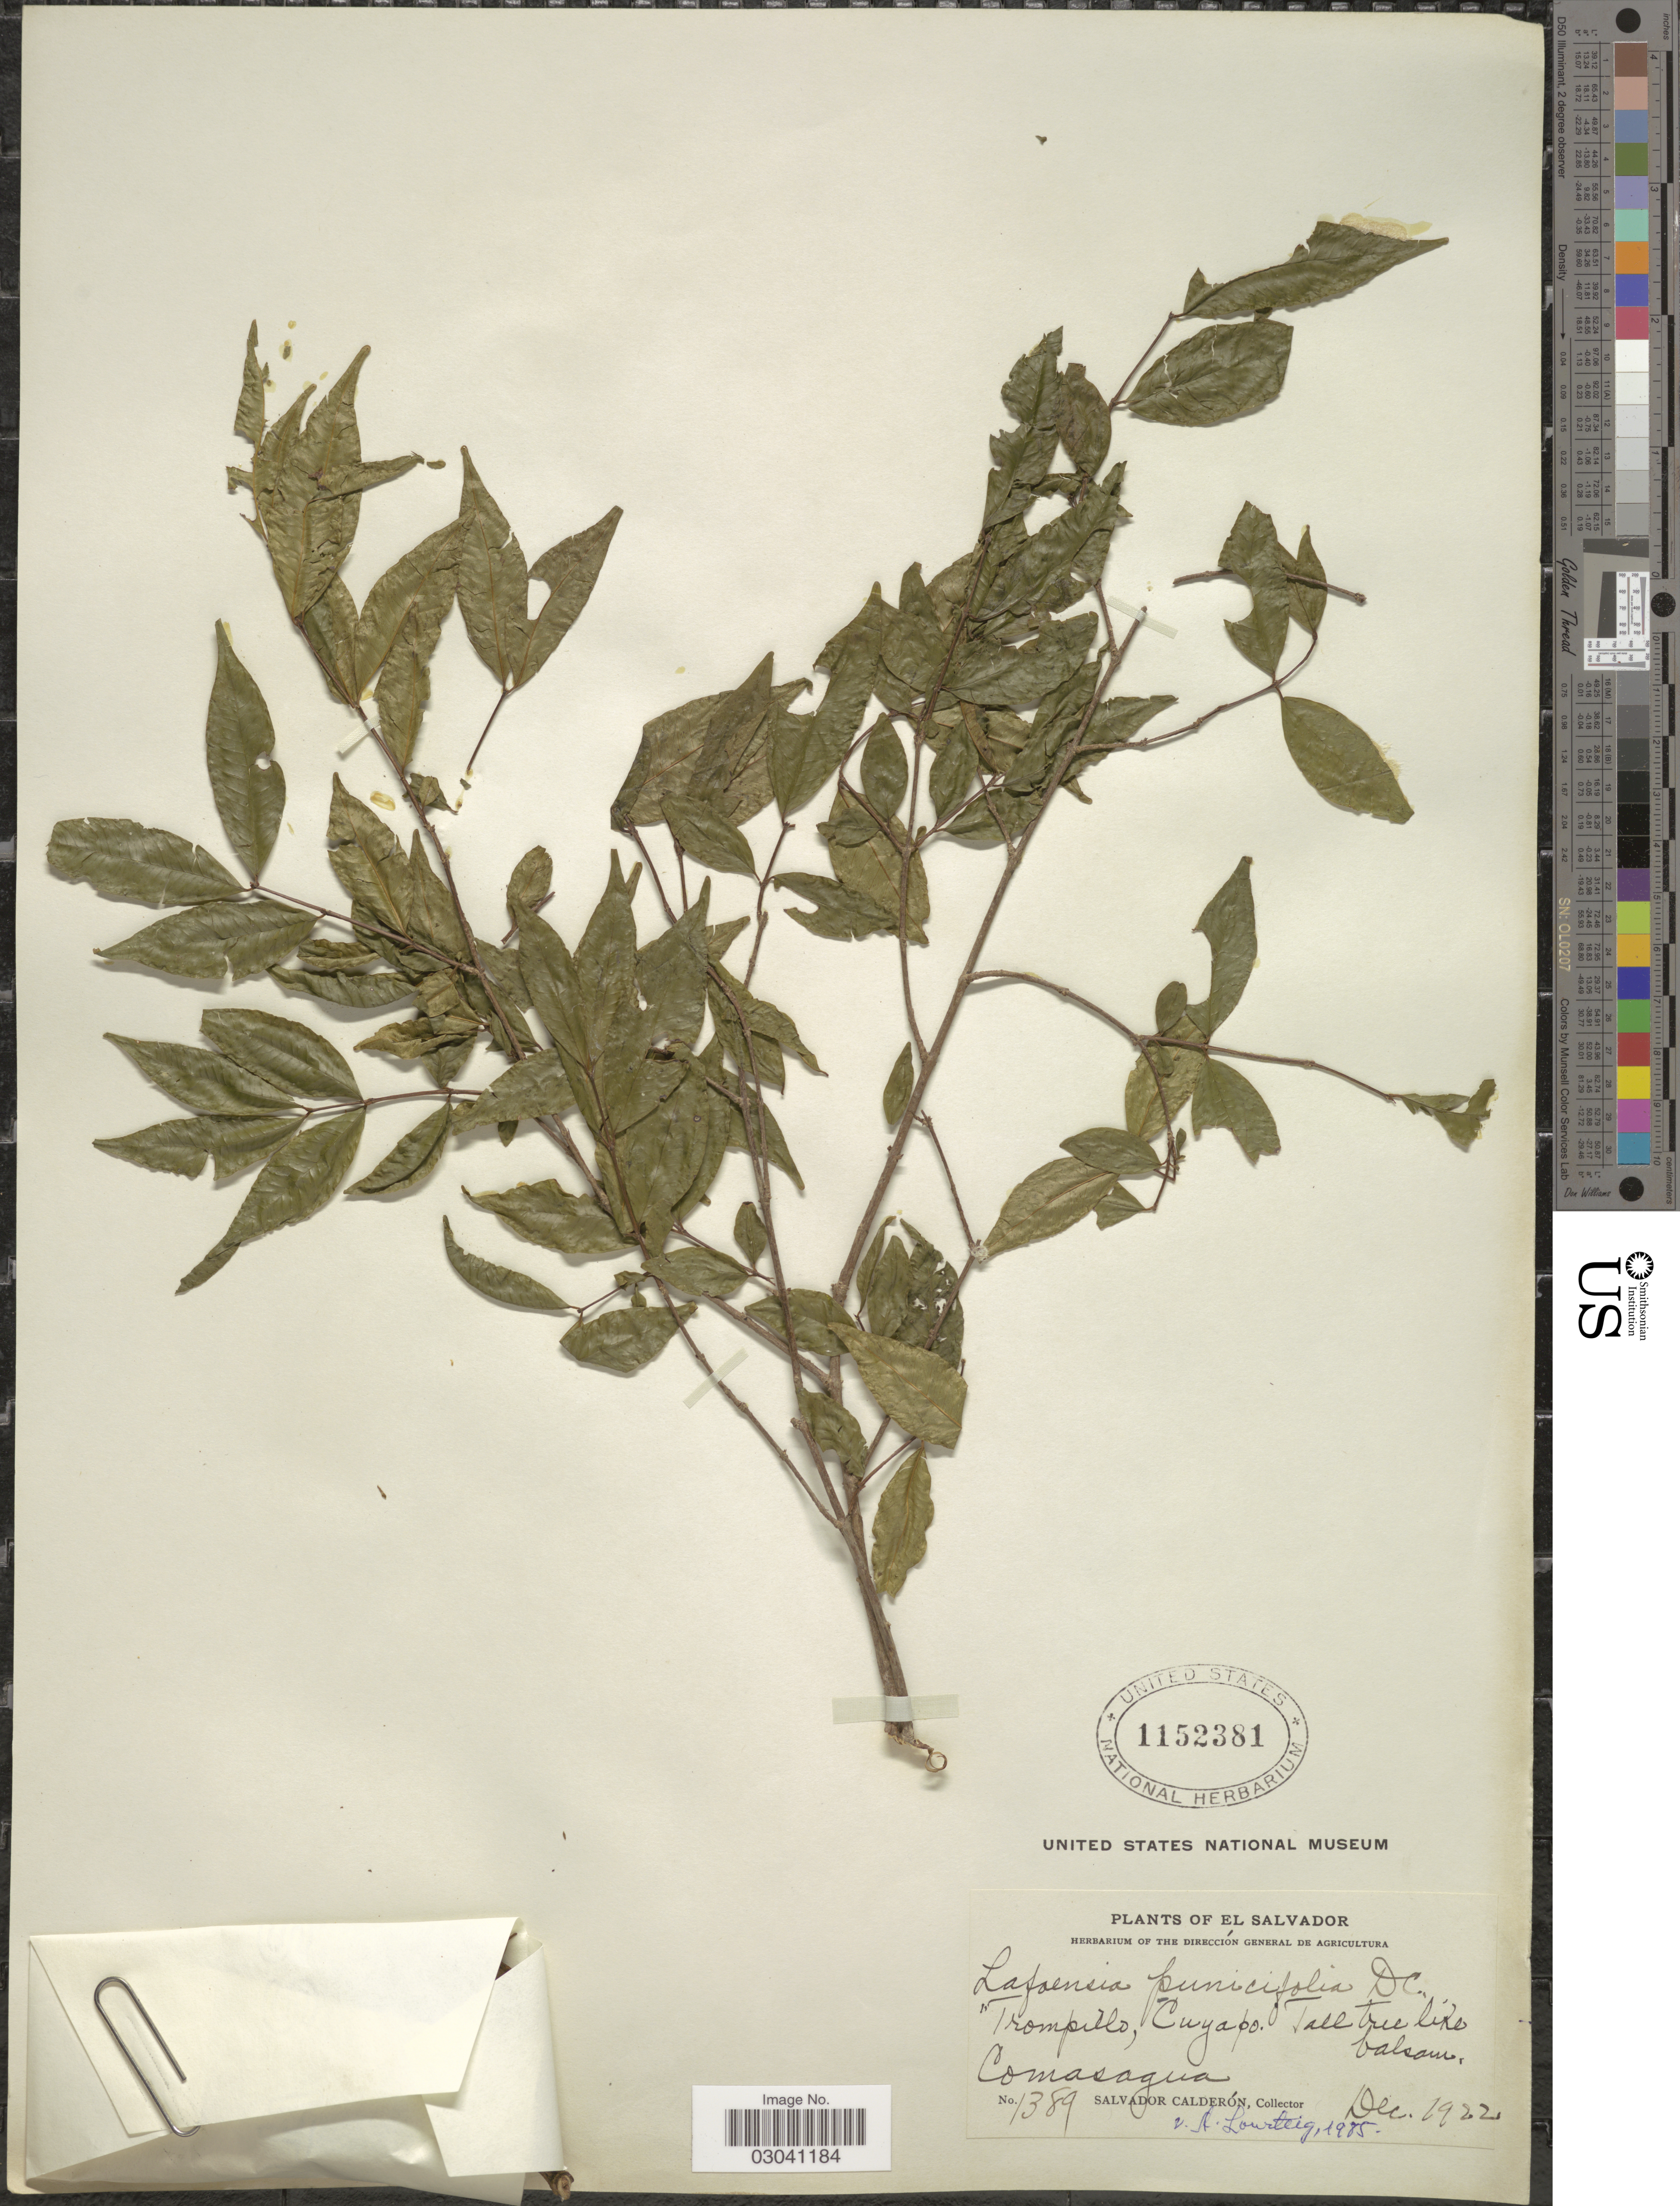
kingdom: Plantae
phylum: Tracheophyta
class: Magnoliopsida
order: Myrtales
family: Lythraceae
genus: Lafoensia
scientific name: Lafoensia punicifolia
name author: DC.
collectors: S. Calderón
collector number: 13898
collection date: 1922-12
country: El Salvador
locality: Comasagua.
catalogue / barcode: US 1152381